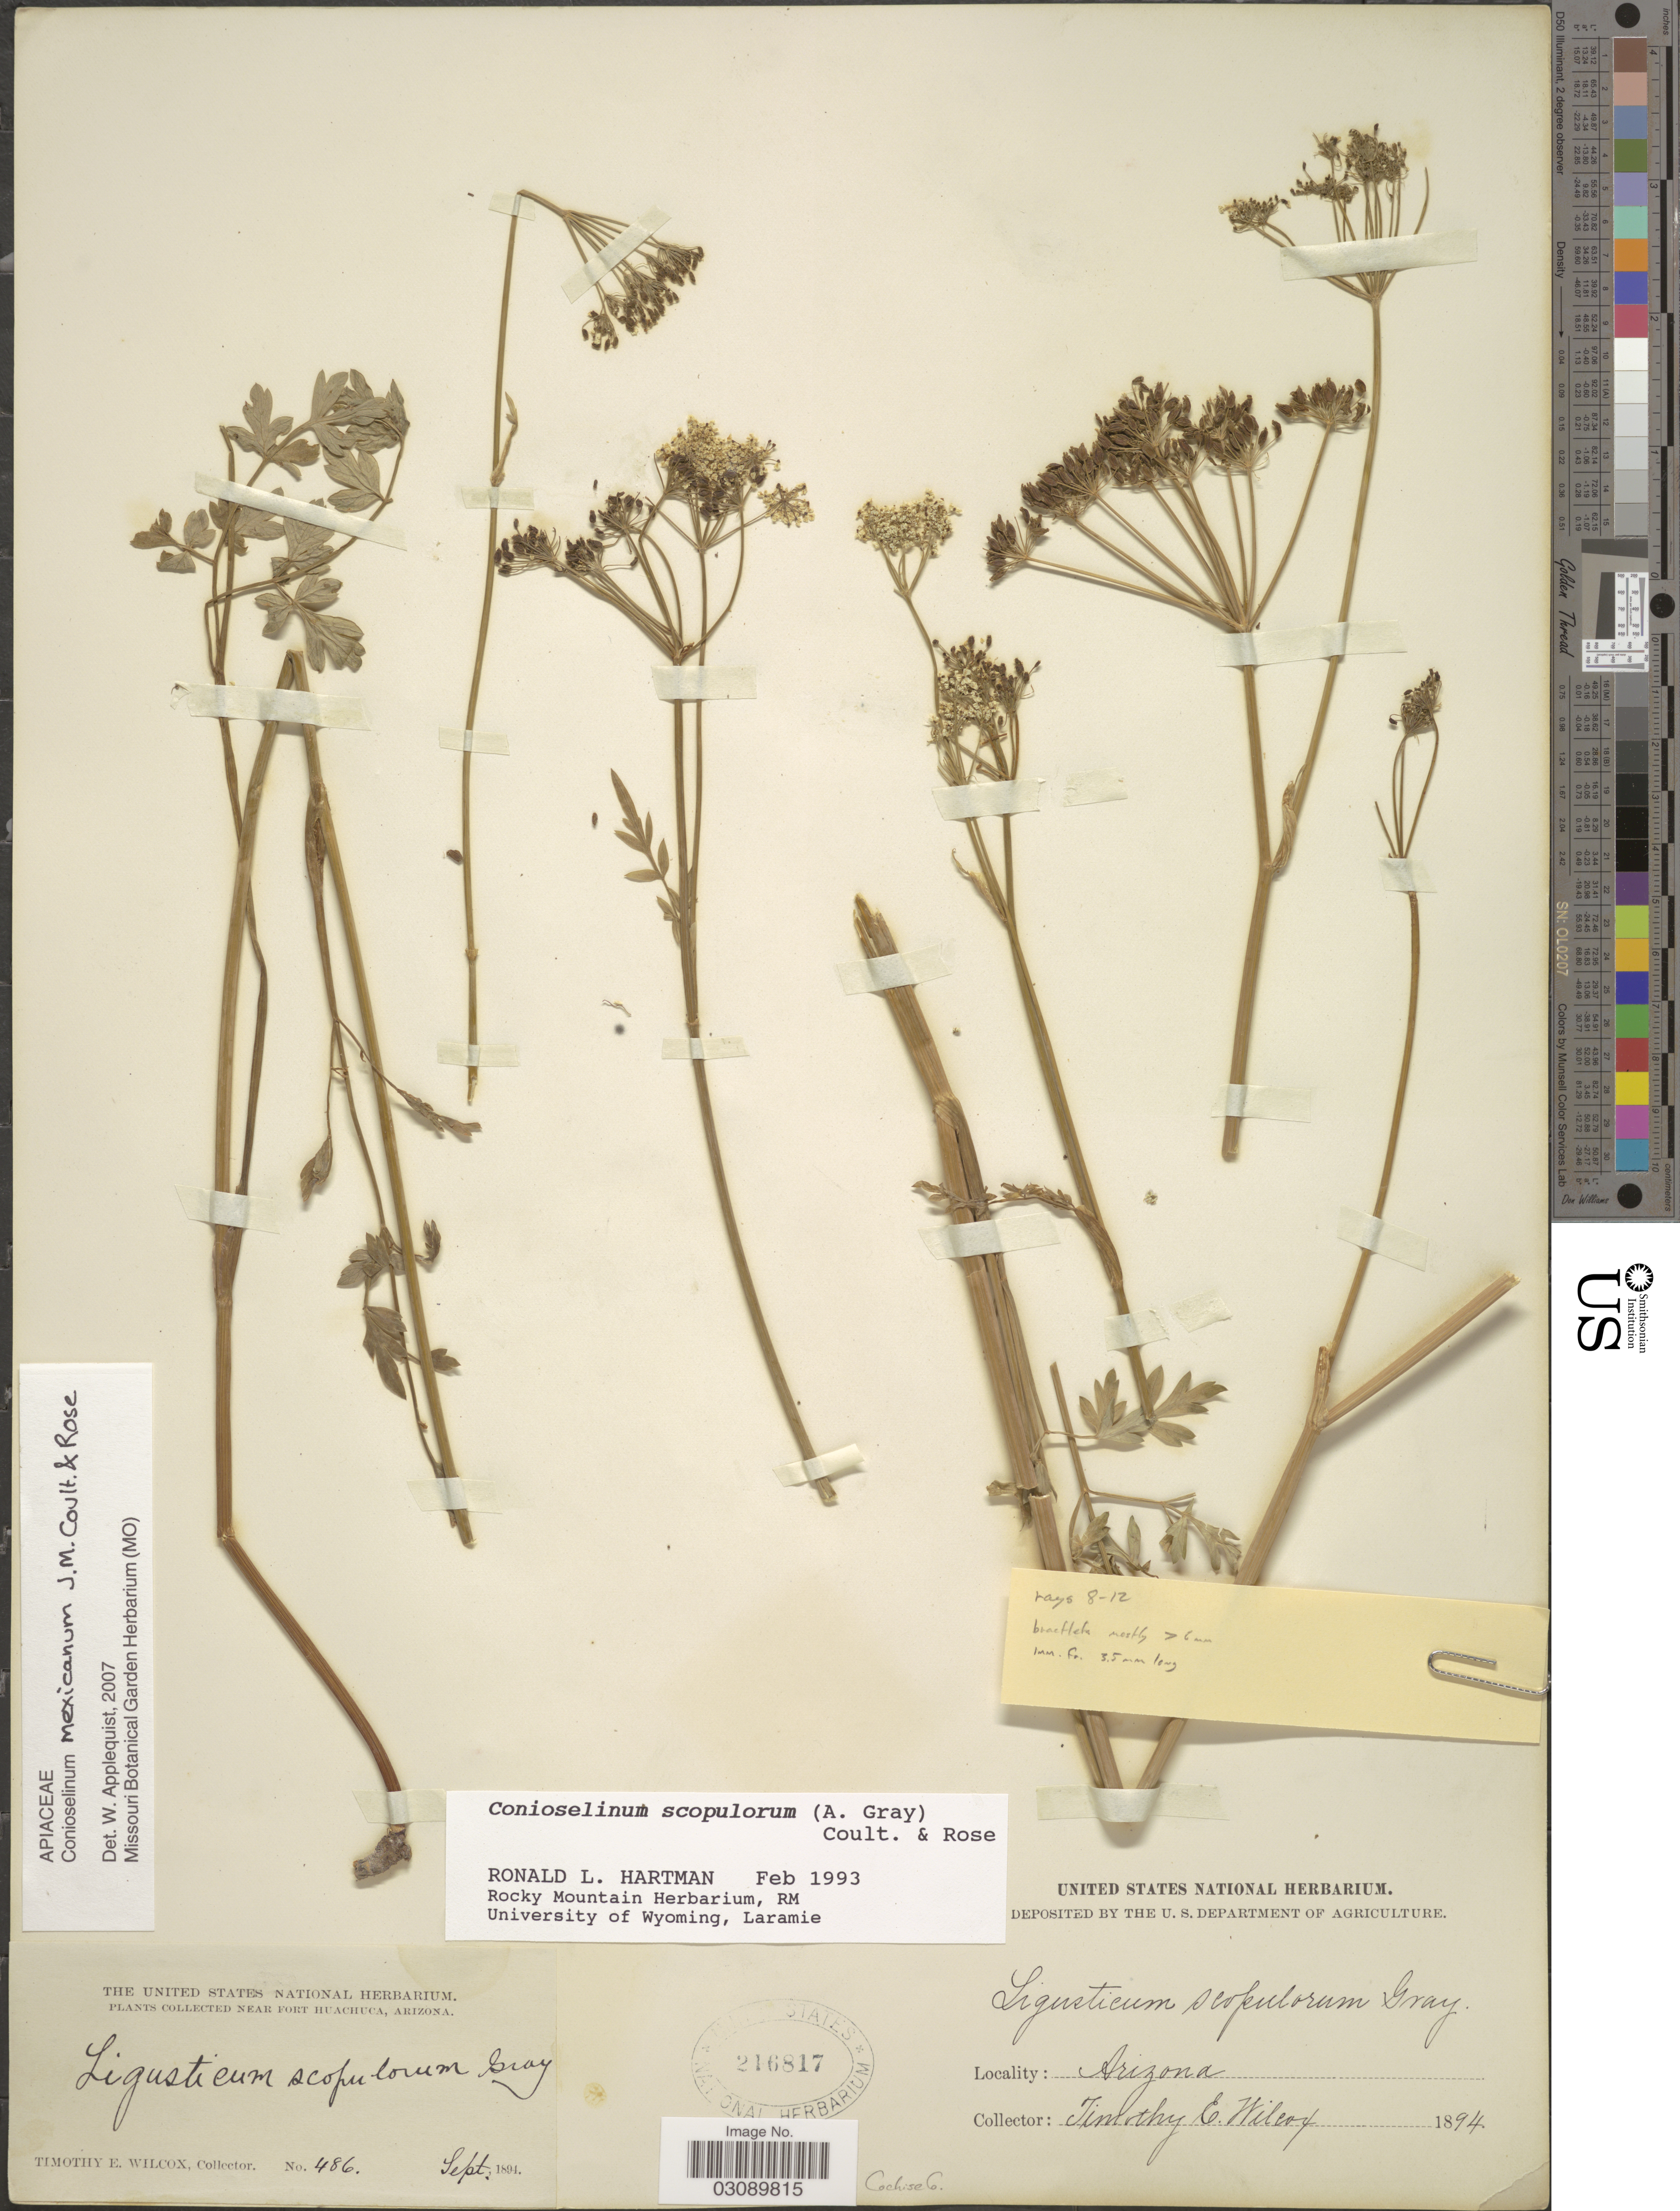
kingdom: Plantae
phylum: Tracheophyta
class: Magnoliopsida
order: Apiales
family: Apiaceae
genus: Conioselinum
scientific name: Conioselinum mexicanum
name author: J.M. Coult. & Rose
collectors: T. E. Wilcox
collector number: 486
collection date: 1894-09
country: United States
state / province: Arizona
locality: Near Fort Huachuca. Cochise Co.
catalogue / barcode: US 216817